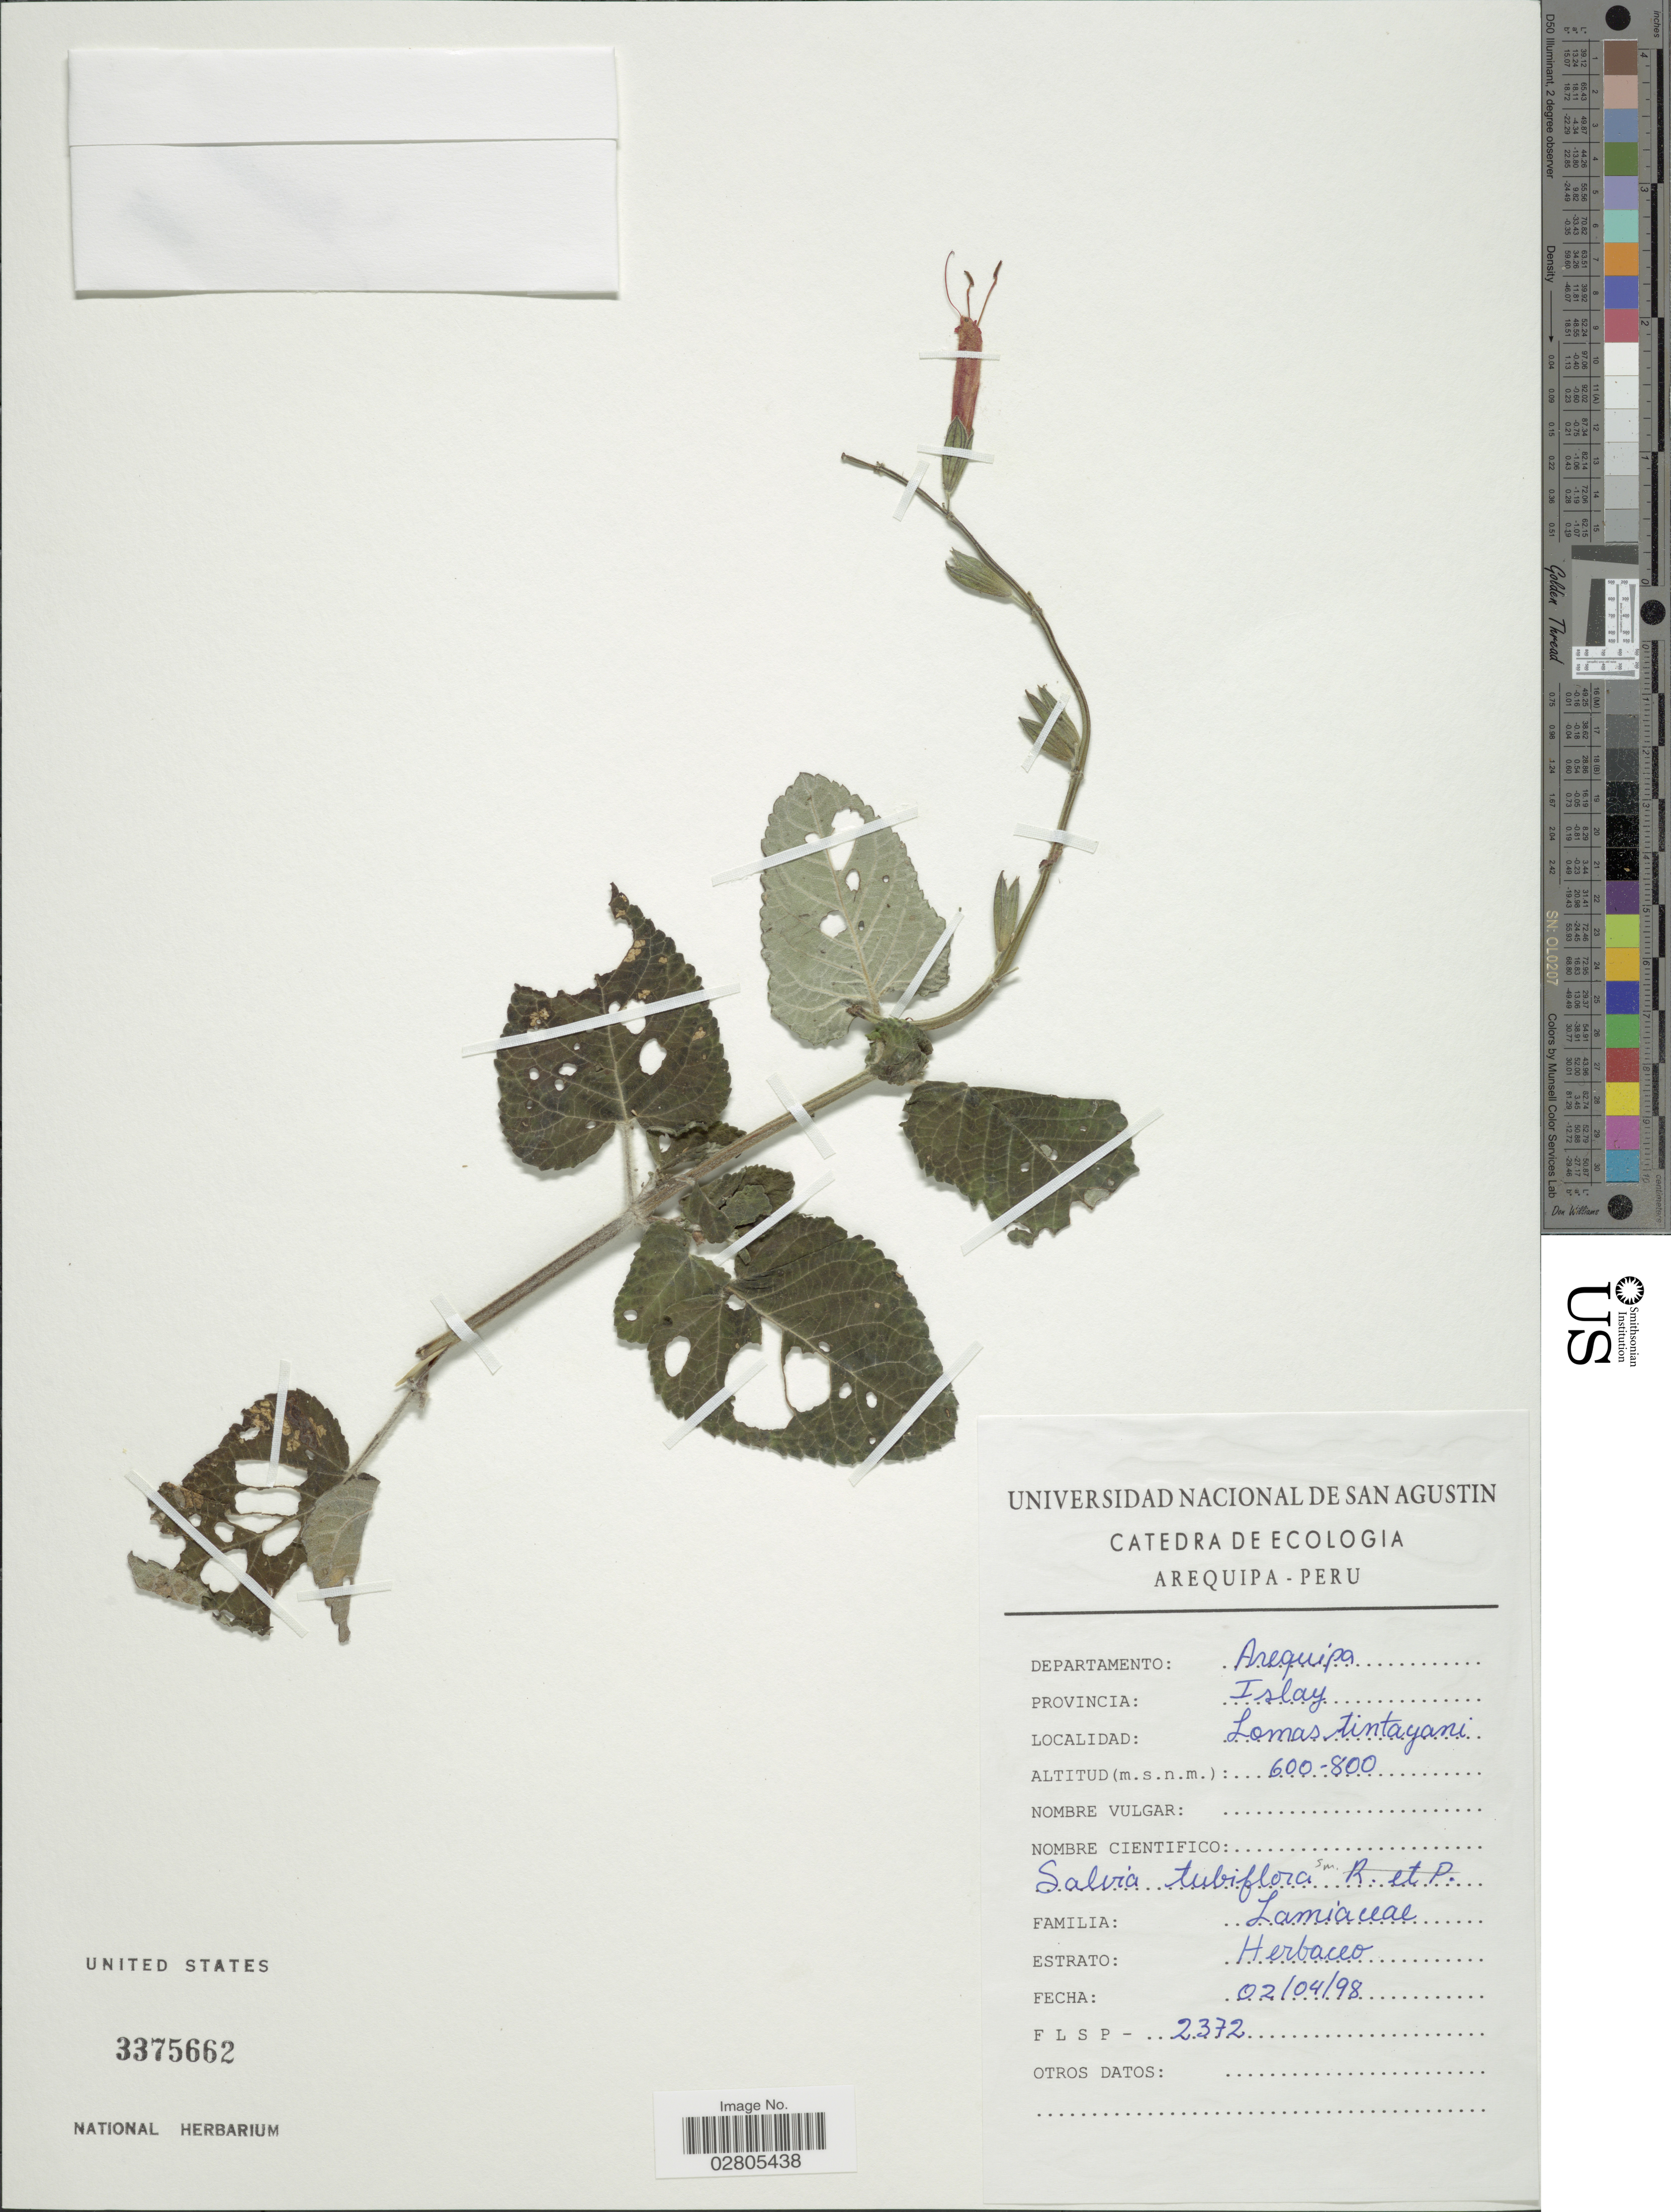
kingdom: Plantae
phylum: Tracheophyta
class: Magnoliopsida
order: Lamiales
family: Lamiaceae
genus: Salvia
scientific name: Salvia tubiflora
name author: Sm.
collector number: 2372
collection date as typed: Transcribed d/m/y: 2/4/98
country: Peru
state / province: Arequipa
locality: Lomas Tintayani, Provincia Islay, Departamento Arequipa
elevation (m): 600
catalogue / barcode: US 3375662